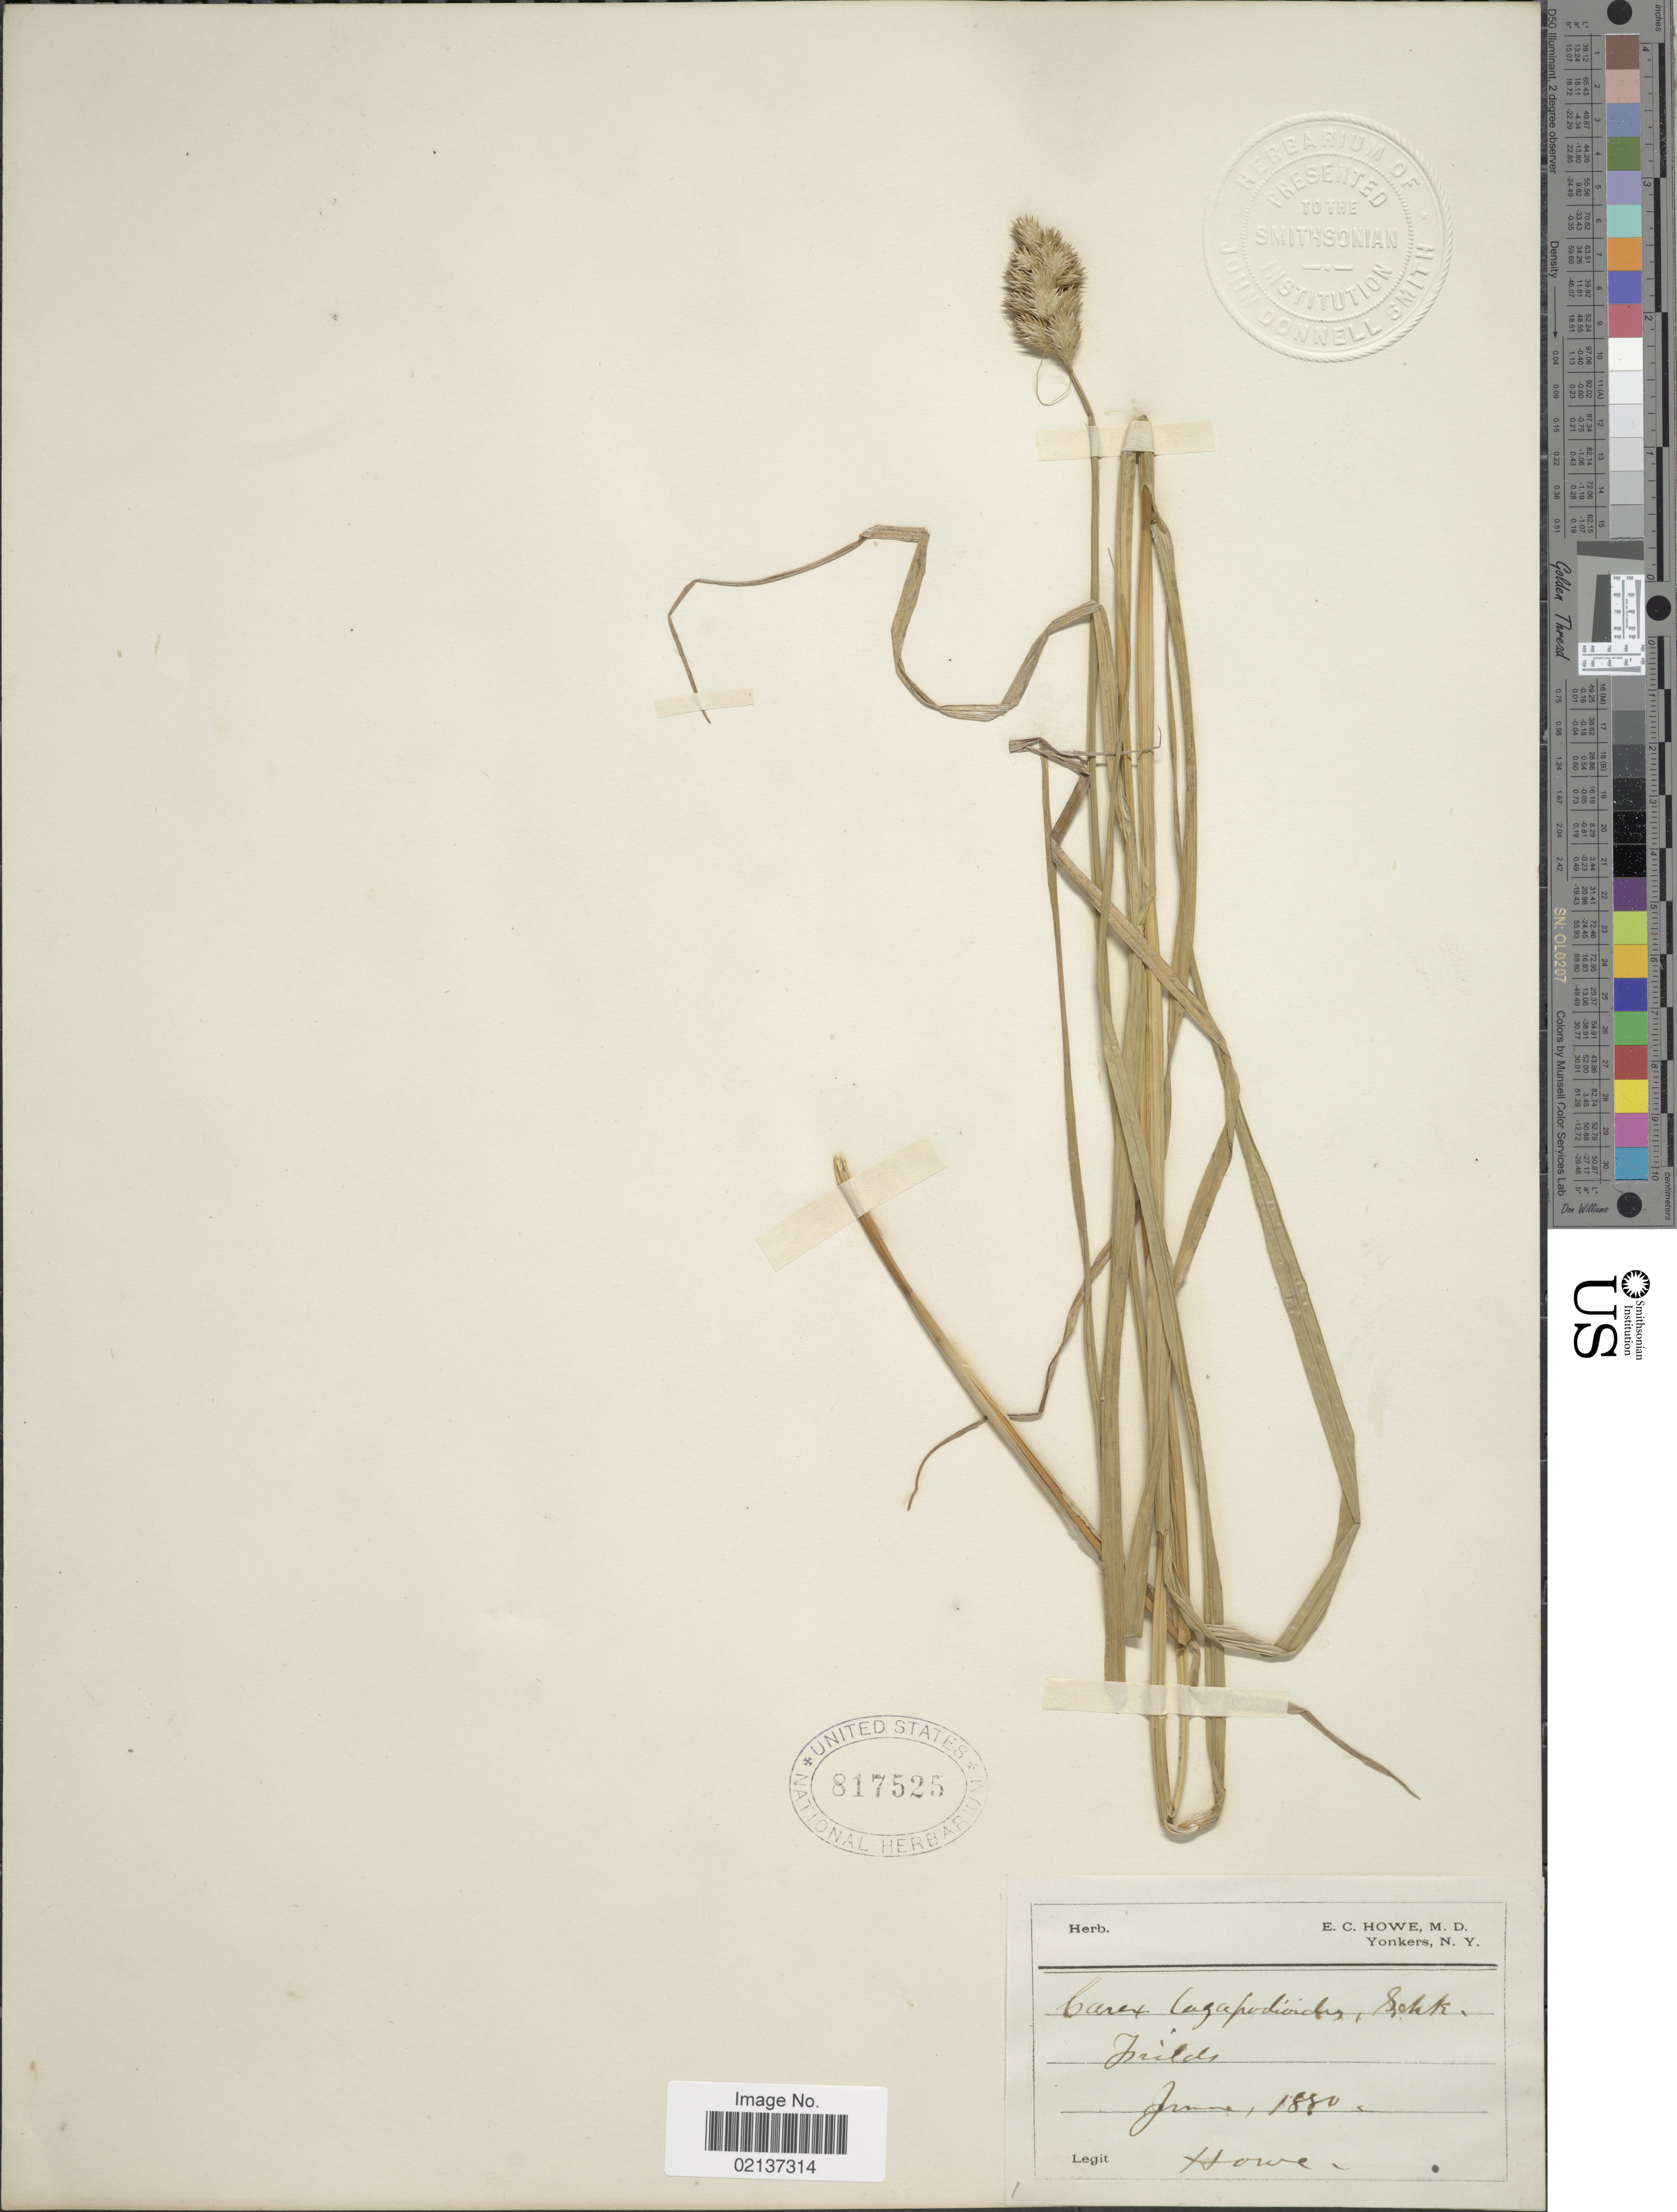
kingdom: Plantae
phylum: Tracheophyta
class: Liliopsida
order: Poales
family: Cyperaceae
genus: Carex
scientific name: Carex tribuloides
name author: Wahlenb.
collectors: E. Howe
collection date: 1880-06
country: United States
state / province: New York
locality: Yonkers,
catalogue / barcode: US 817525